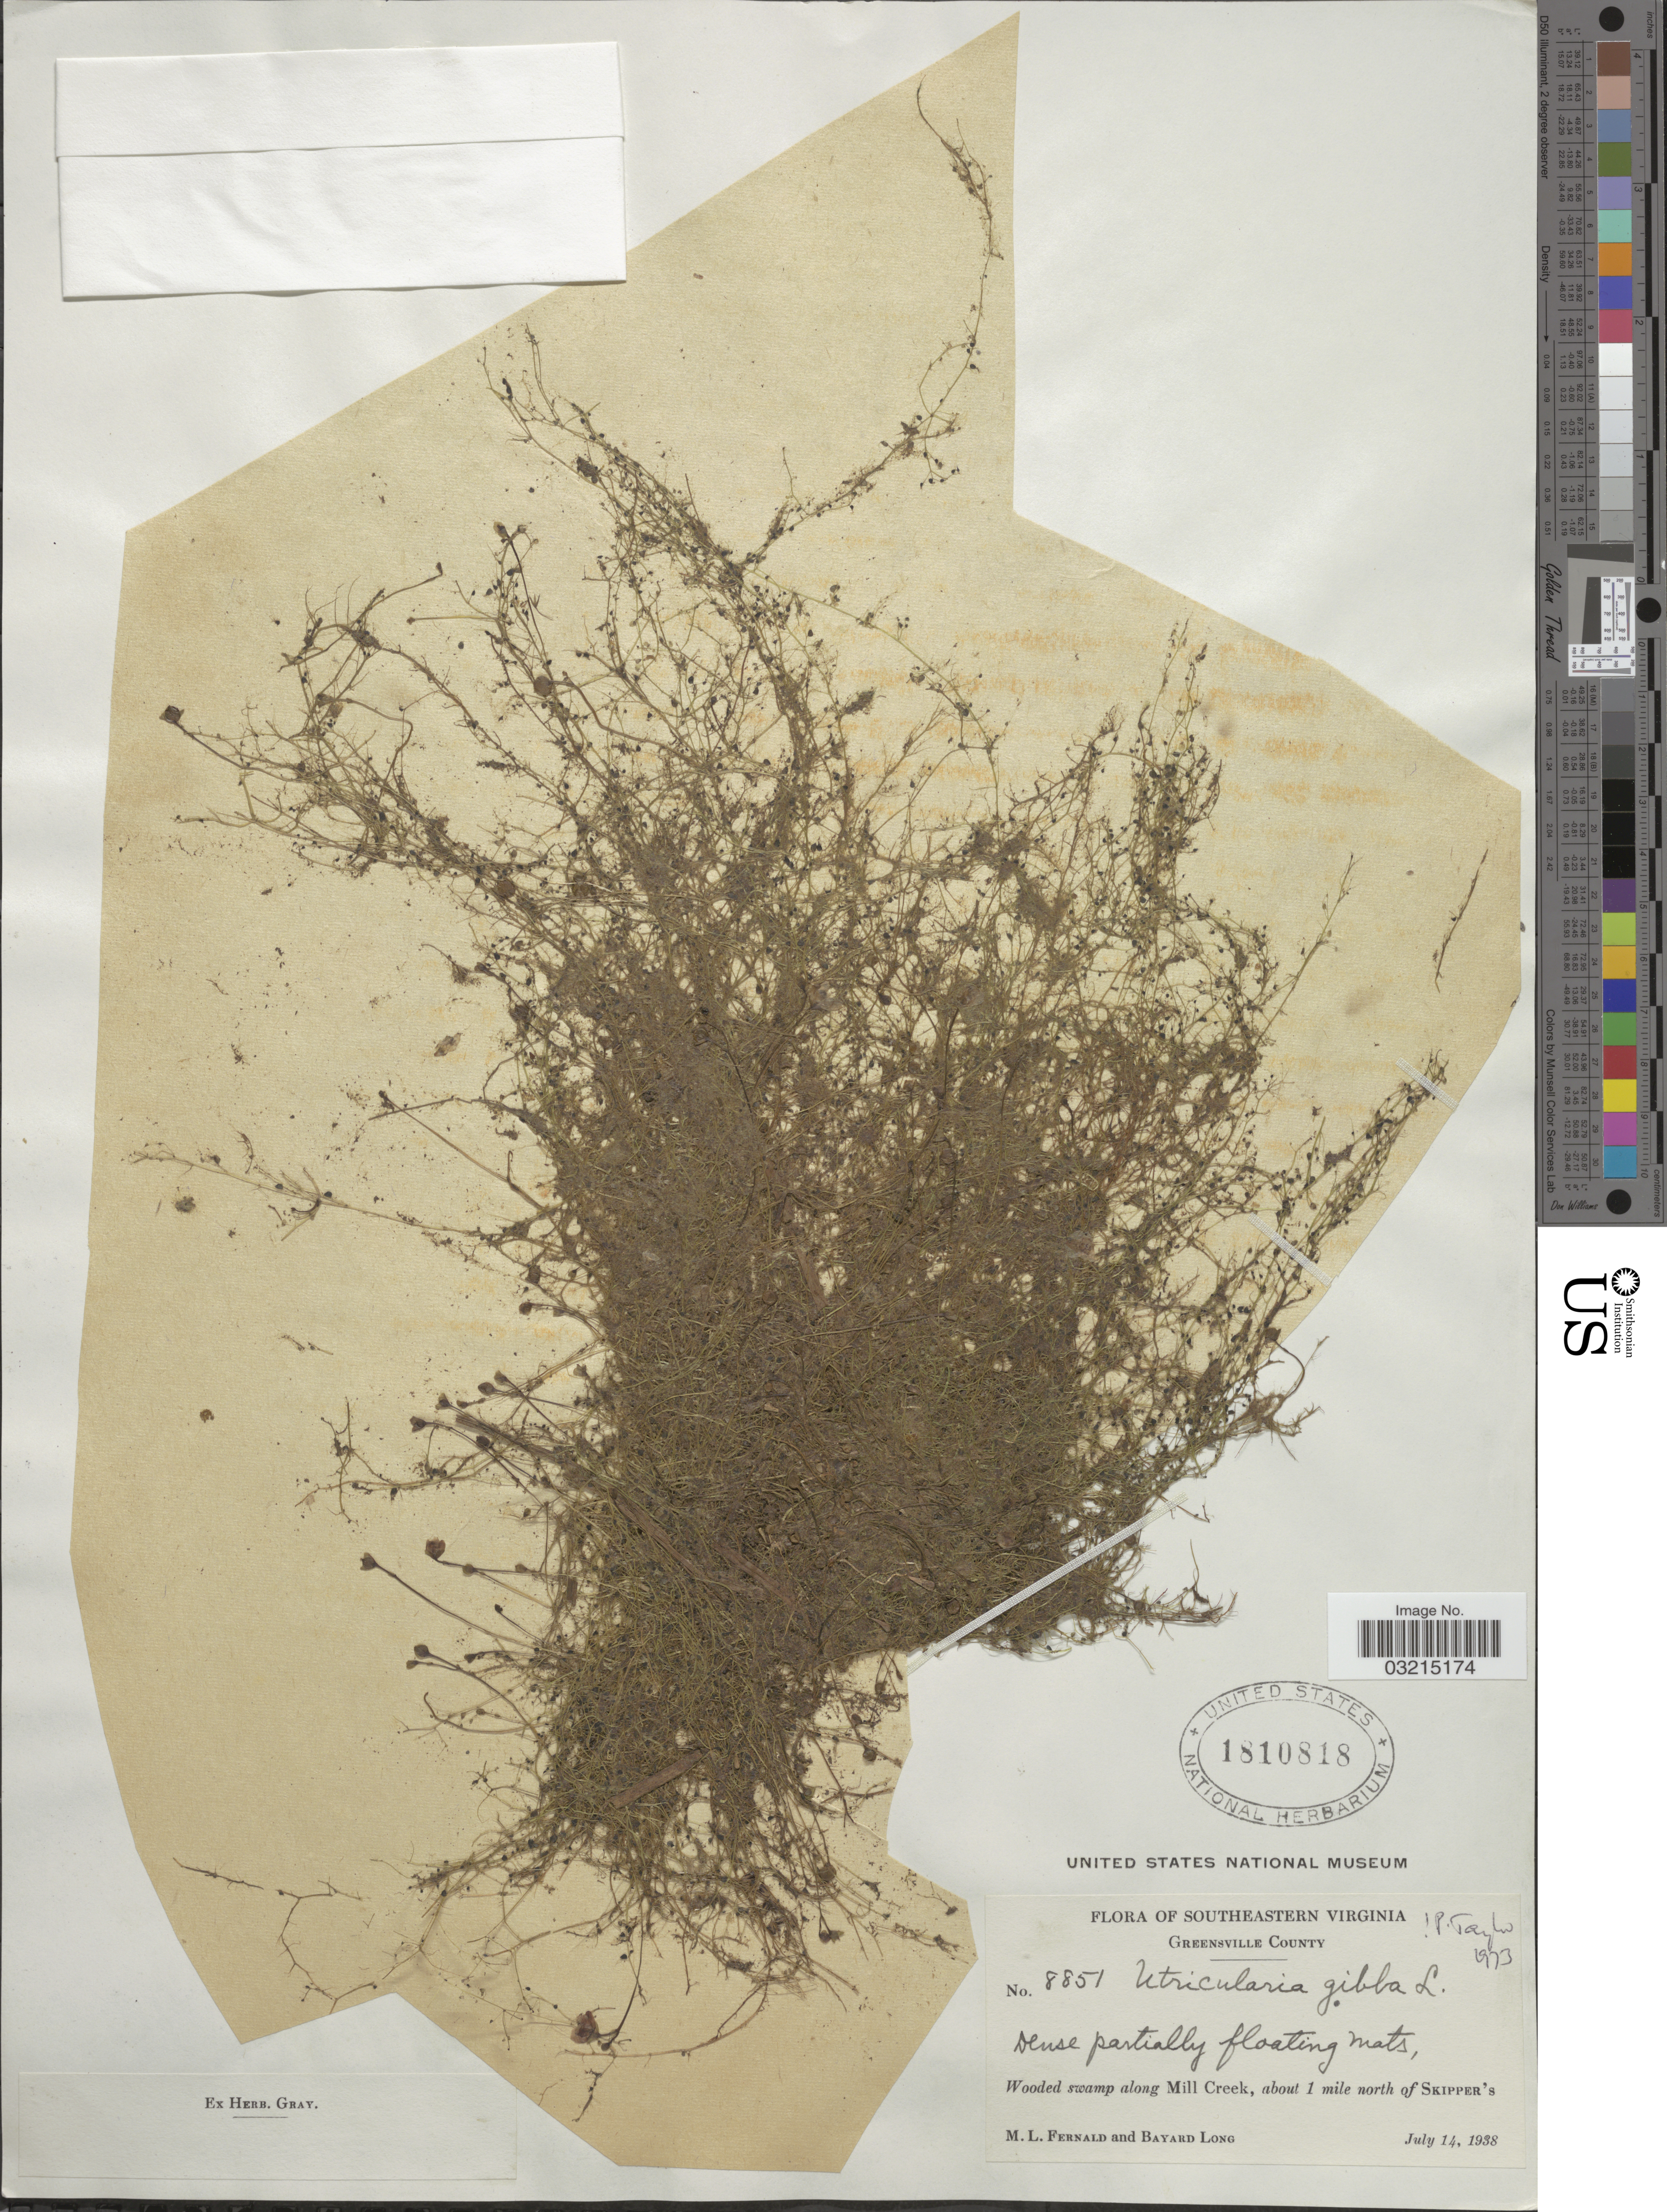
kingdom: Plantae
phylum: Tracheophyta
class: Magnoliopsida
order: Lamiales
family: Lentibulariaceae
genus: Utricularia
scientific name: Utricularia gibba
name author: L.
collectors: M. L. Fernald & B. Long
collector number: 8851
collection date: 1938-07-14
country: United States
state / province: Virginia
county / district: Greensville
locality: Southeastern Virginia. Greensville County. Wooded swamp along Mill Creek, about 1 mile north of Skipper's.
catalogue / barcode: US 1810818